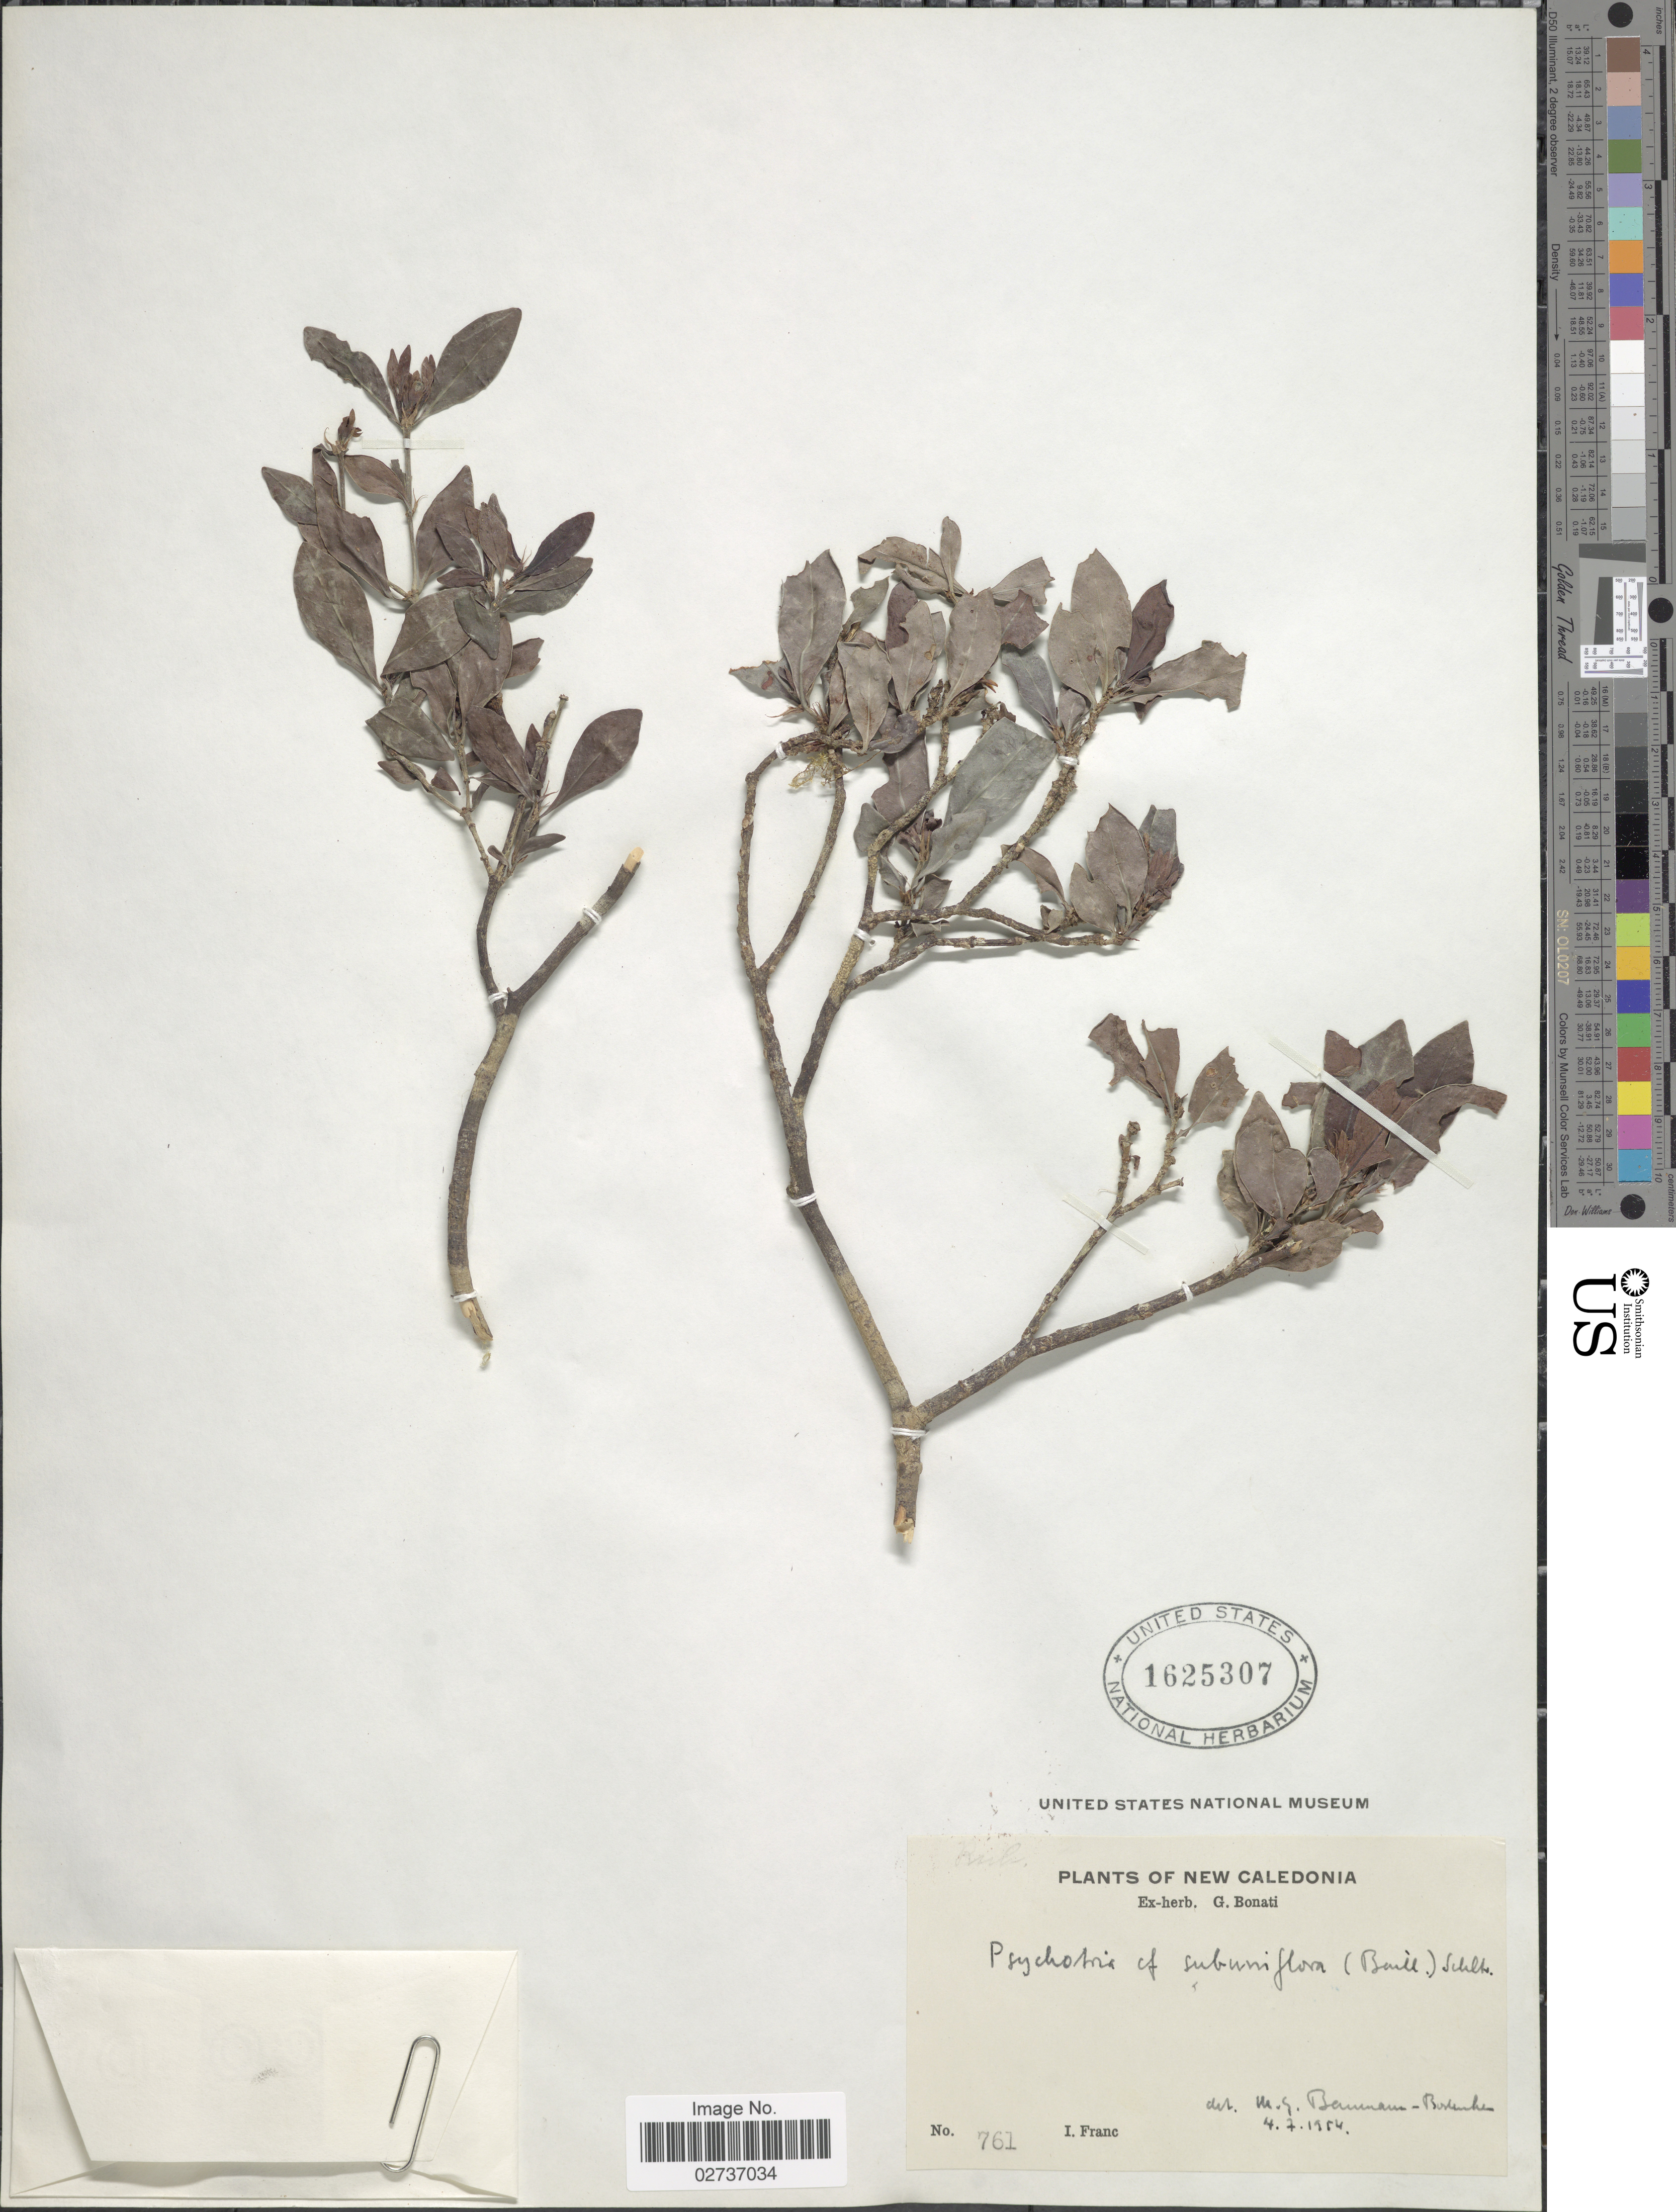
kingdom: Plantae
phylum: Tracheophyta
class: Magnoliopsida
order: Gentianales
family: Rubiaceae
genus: Psychotria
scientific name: Psychotria subuniflora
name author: (Baill.) Schltr.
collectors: I. Franc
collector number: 761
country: New Caledonia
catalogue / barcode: US 1625307